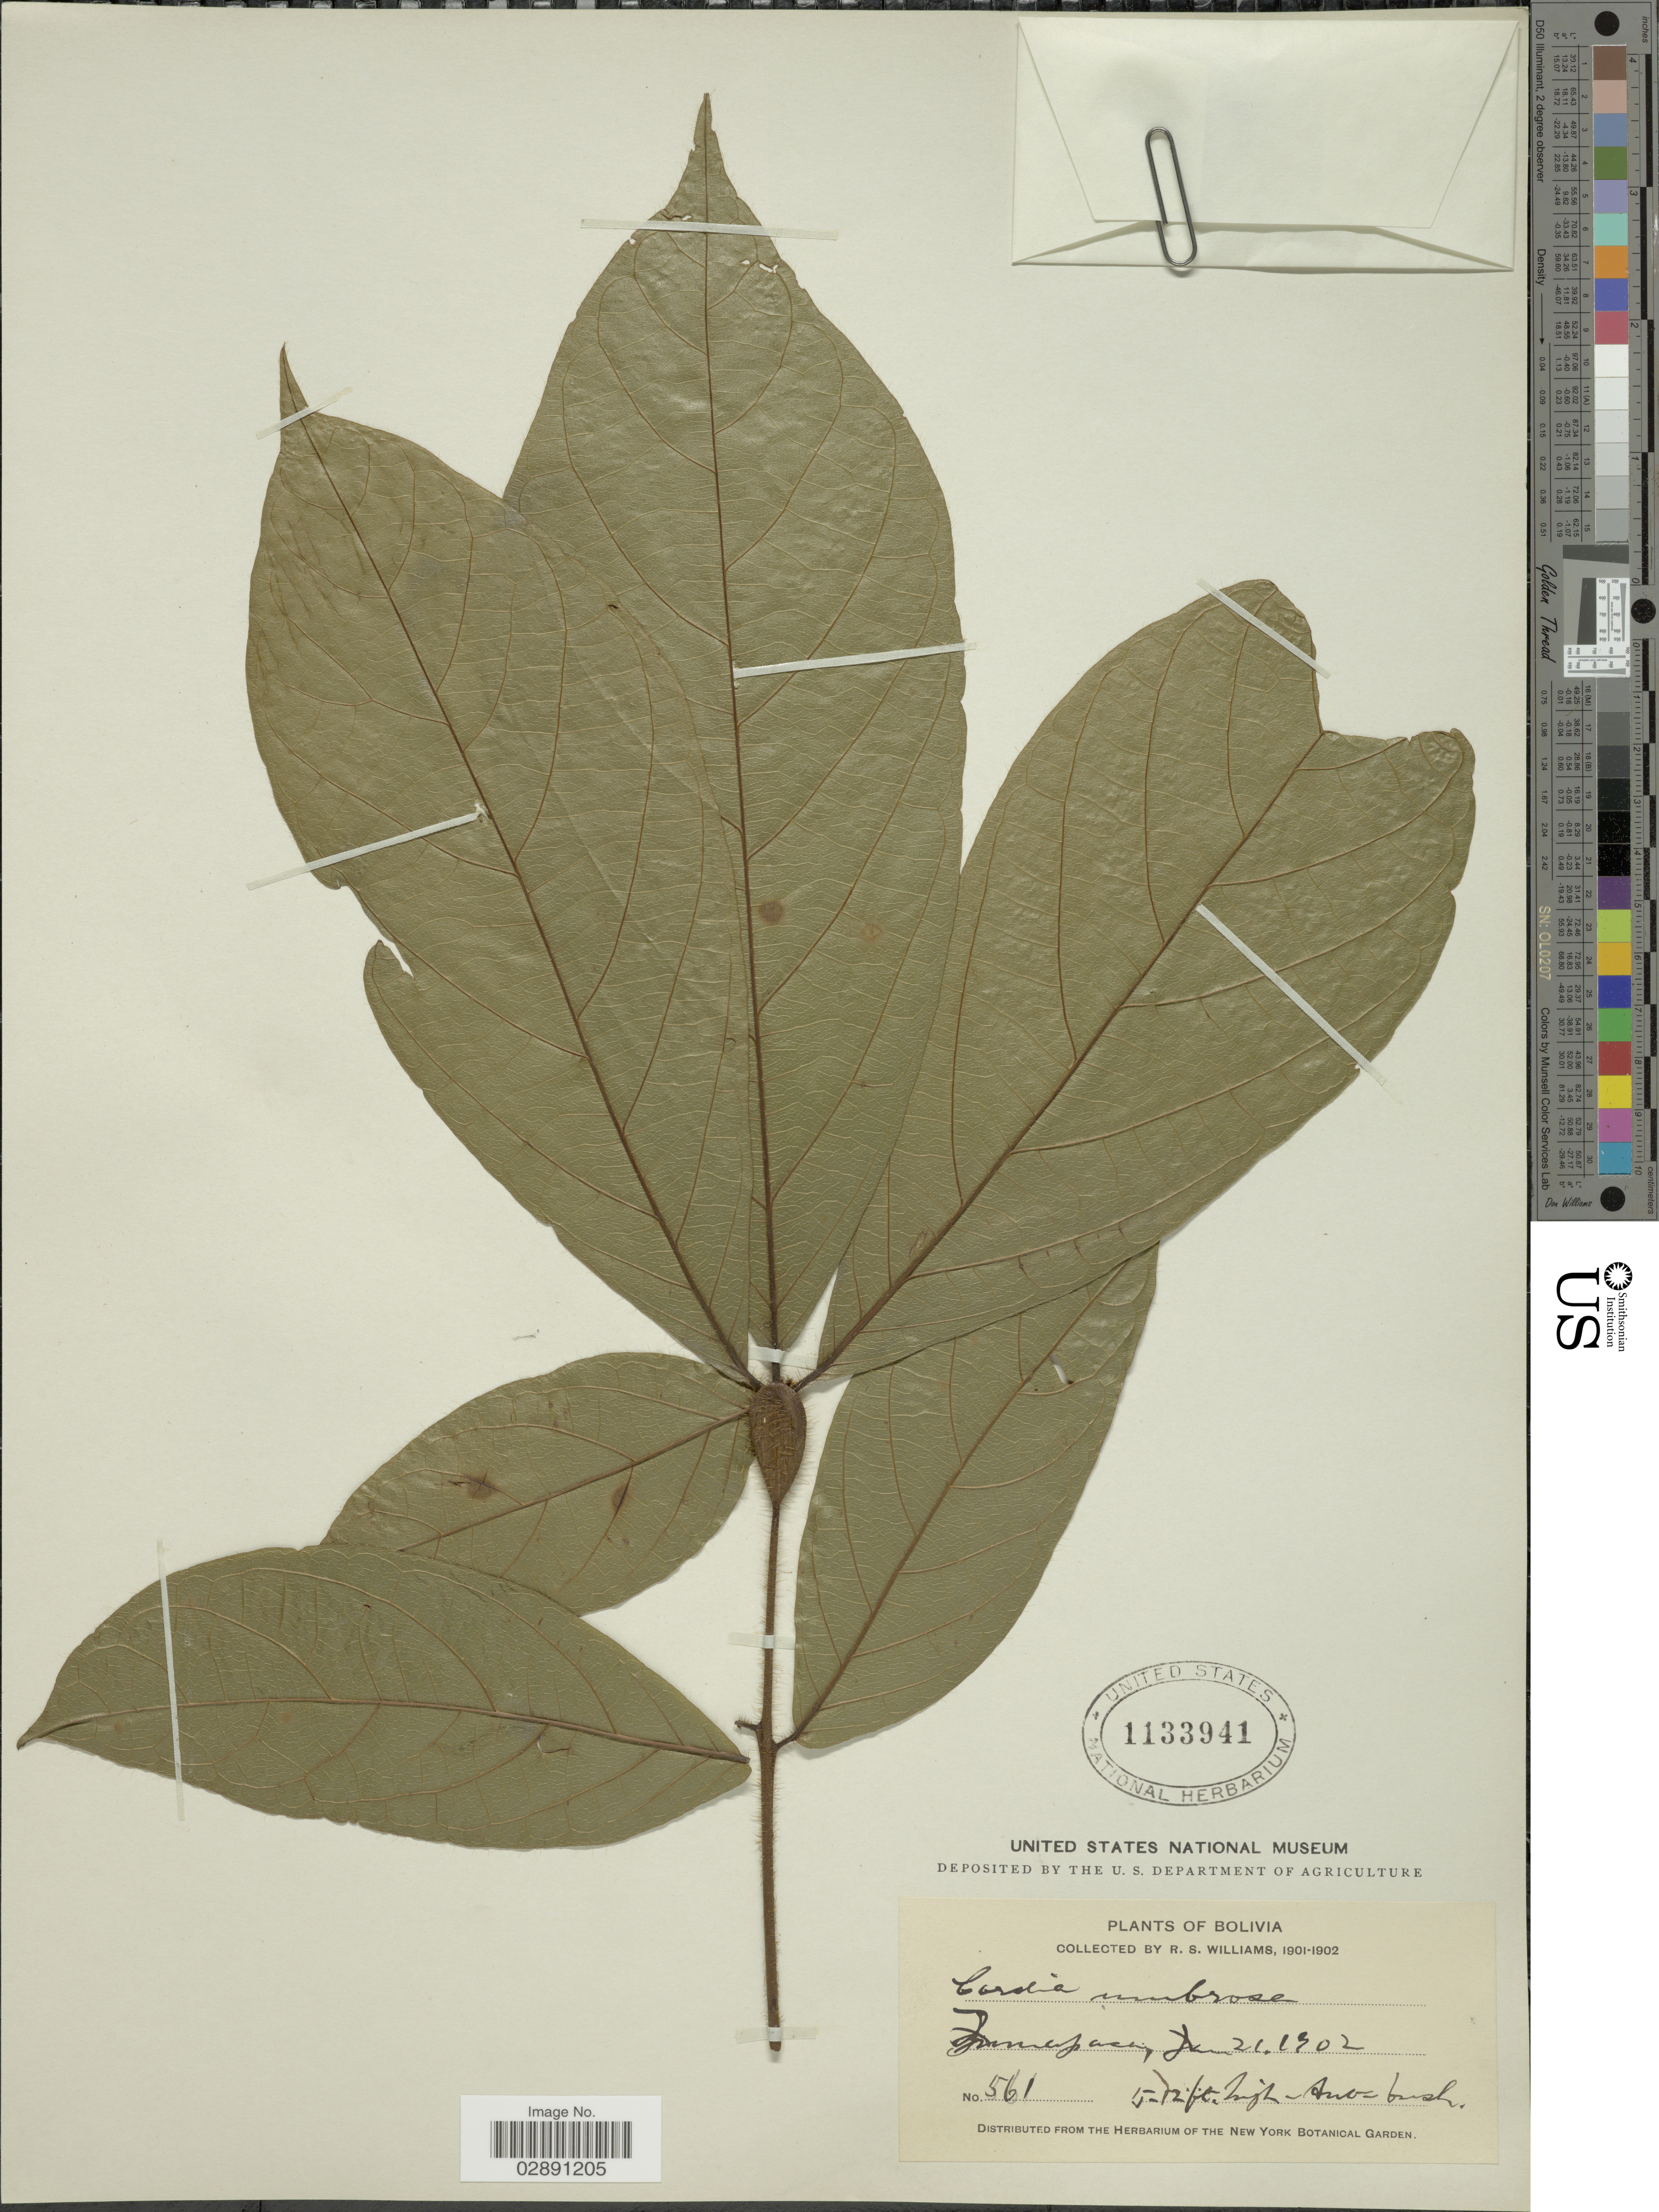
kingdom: Plantae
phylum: Tracheophyta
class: Magnoliopsida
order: Boraginales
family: Cordiaceae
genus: Cordia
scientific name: Cordia nodosa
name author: Lam.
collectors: R. S. Williams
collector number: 561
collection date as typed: Jan. 21, 1902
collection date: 1902-01-21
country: Bolivia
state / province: La Paz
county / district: Iturralde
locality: Tumupasa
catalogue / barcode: US 1133941